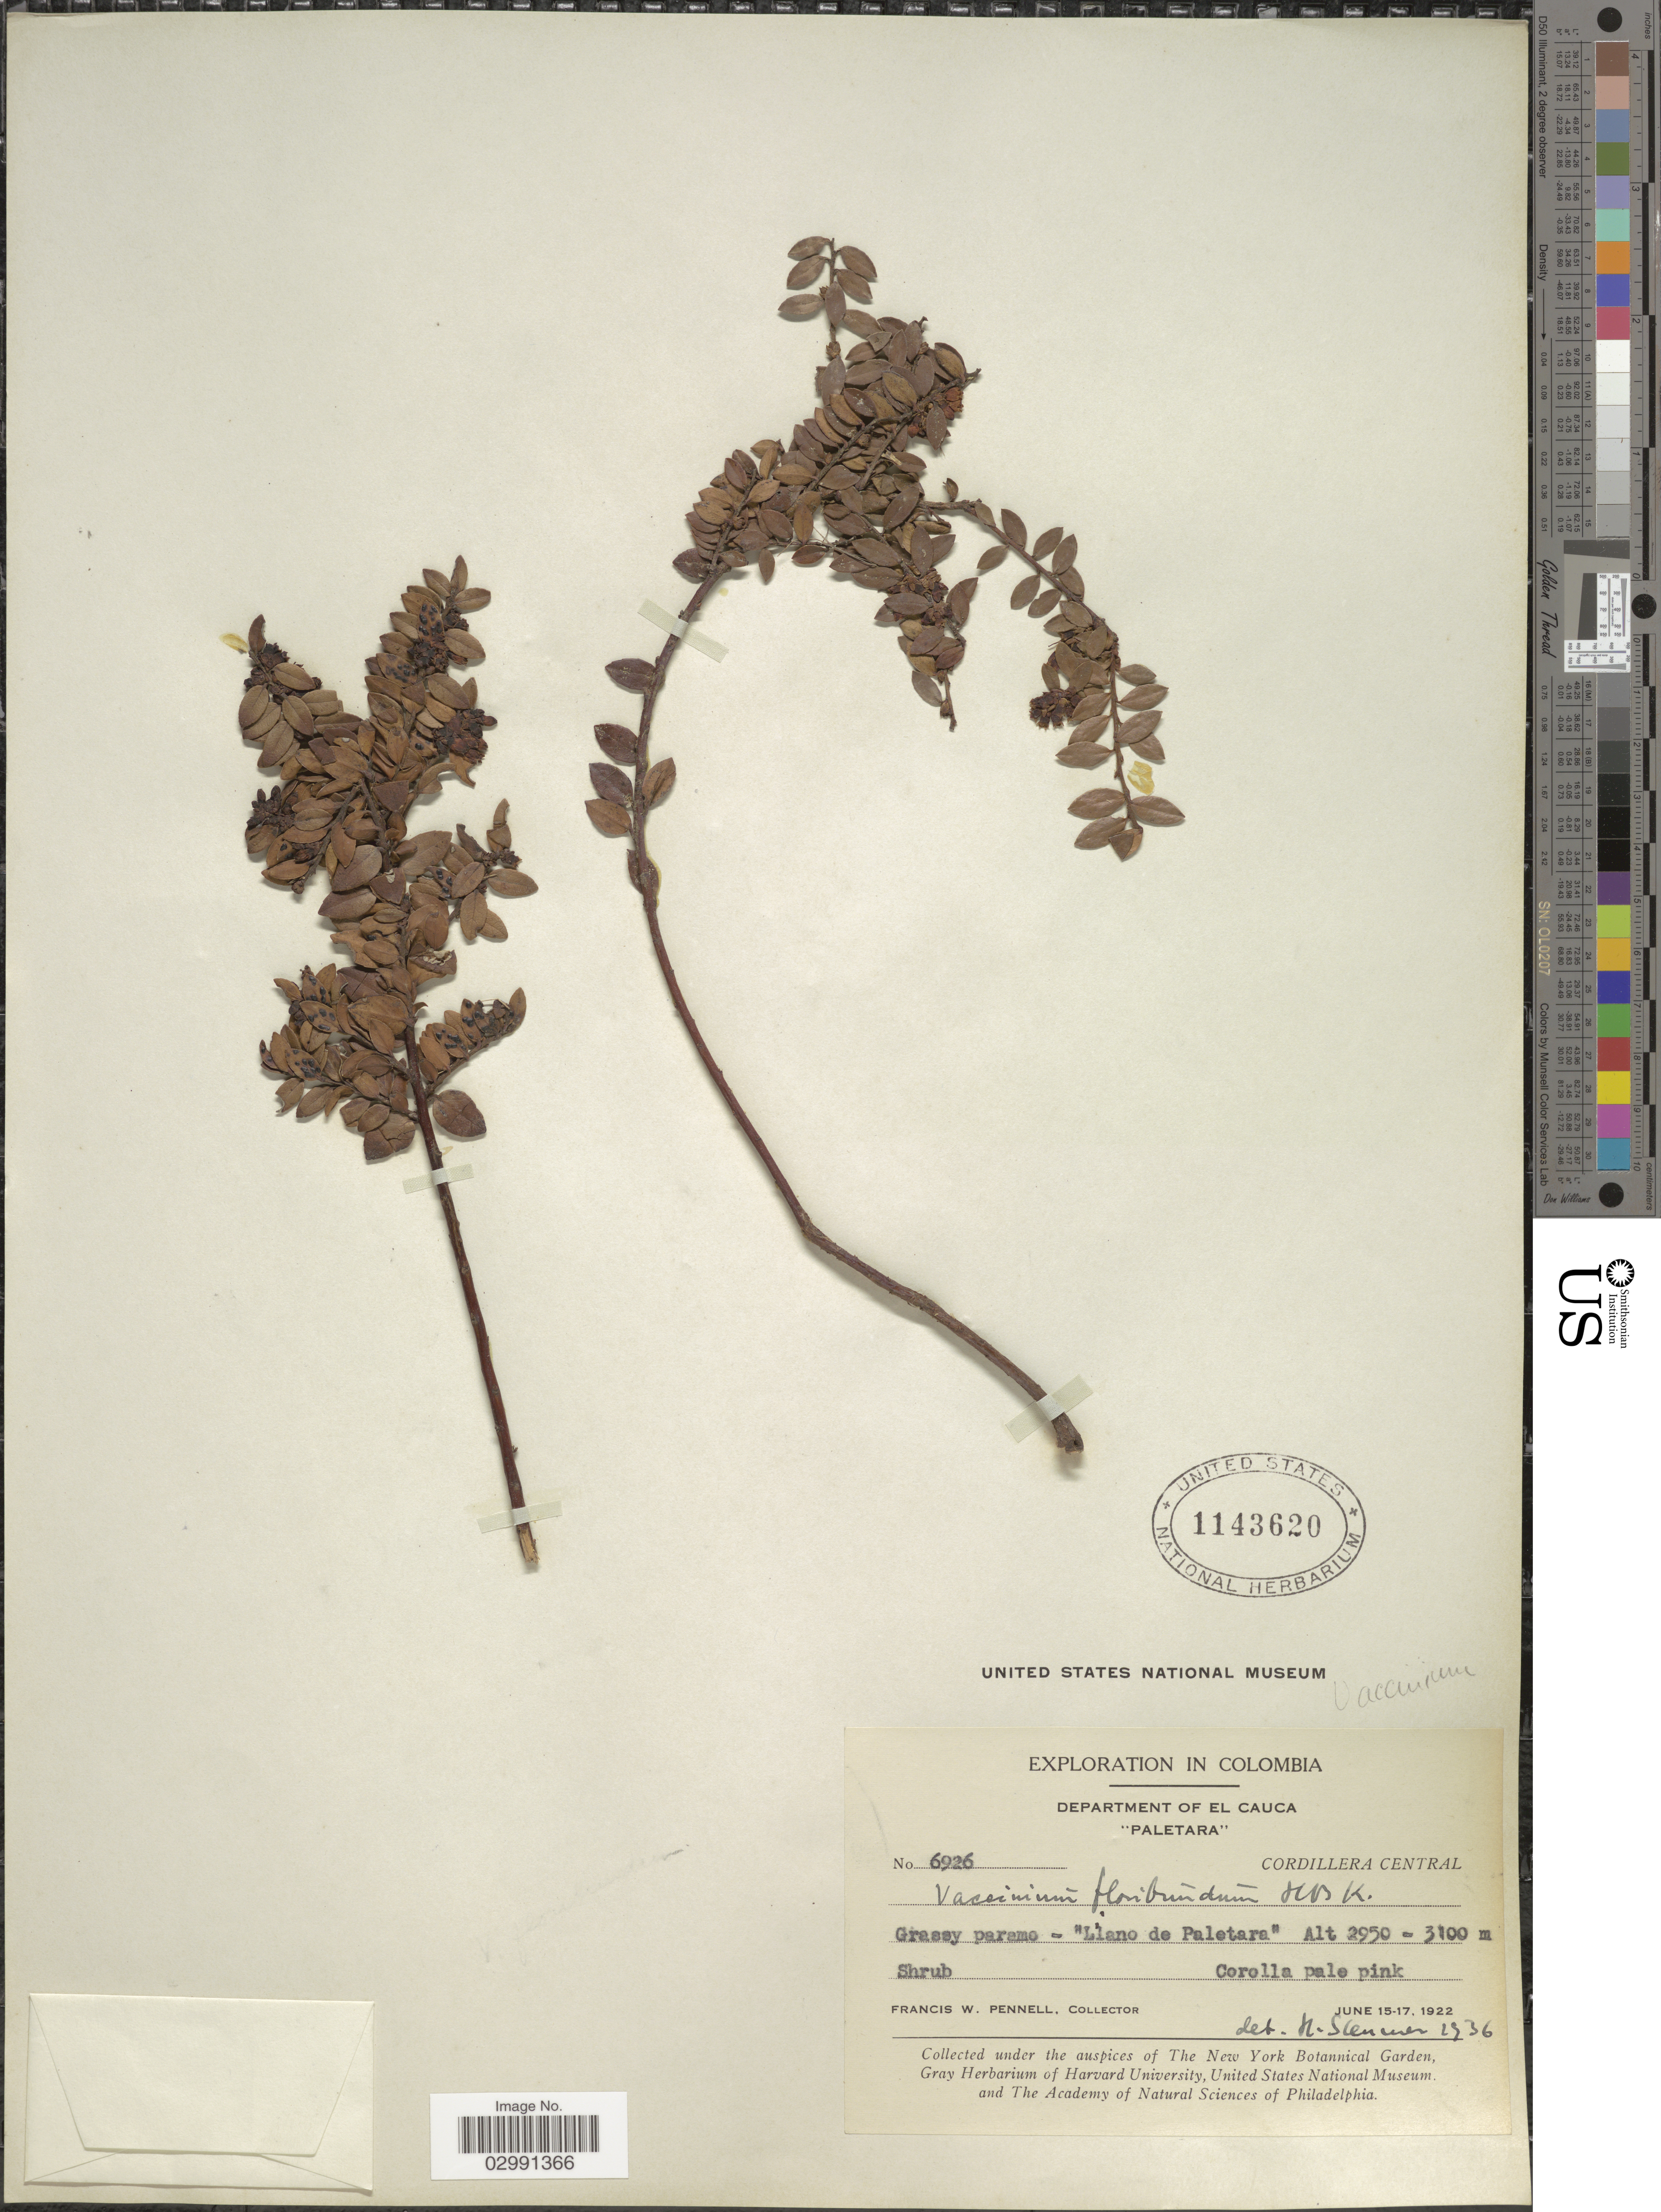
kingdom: Plantae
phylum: Tracheophyta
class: Magnoliopsida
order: Ericales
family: Ericaceae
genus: Vaccinium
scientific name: Vaccinium floribundum var. floribundum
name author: Kunth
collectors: F. W. Pennell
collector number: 6926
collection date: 1922-06-15/1922-06-17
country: Colombia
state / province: Cauca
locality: Department of El Cauca "Paletara". Cordillera Central. Grassy paramo - "Llano de Paletara".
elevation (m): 2950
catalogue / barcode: US 1143620